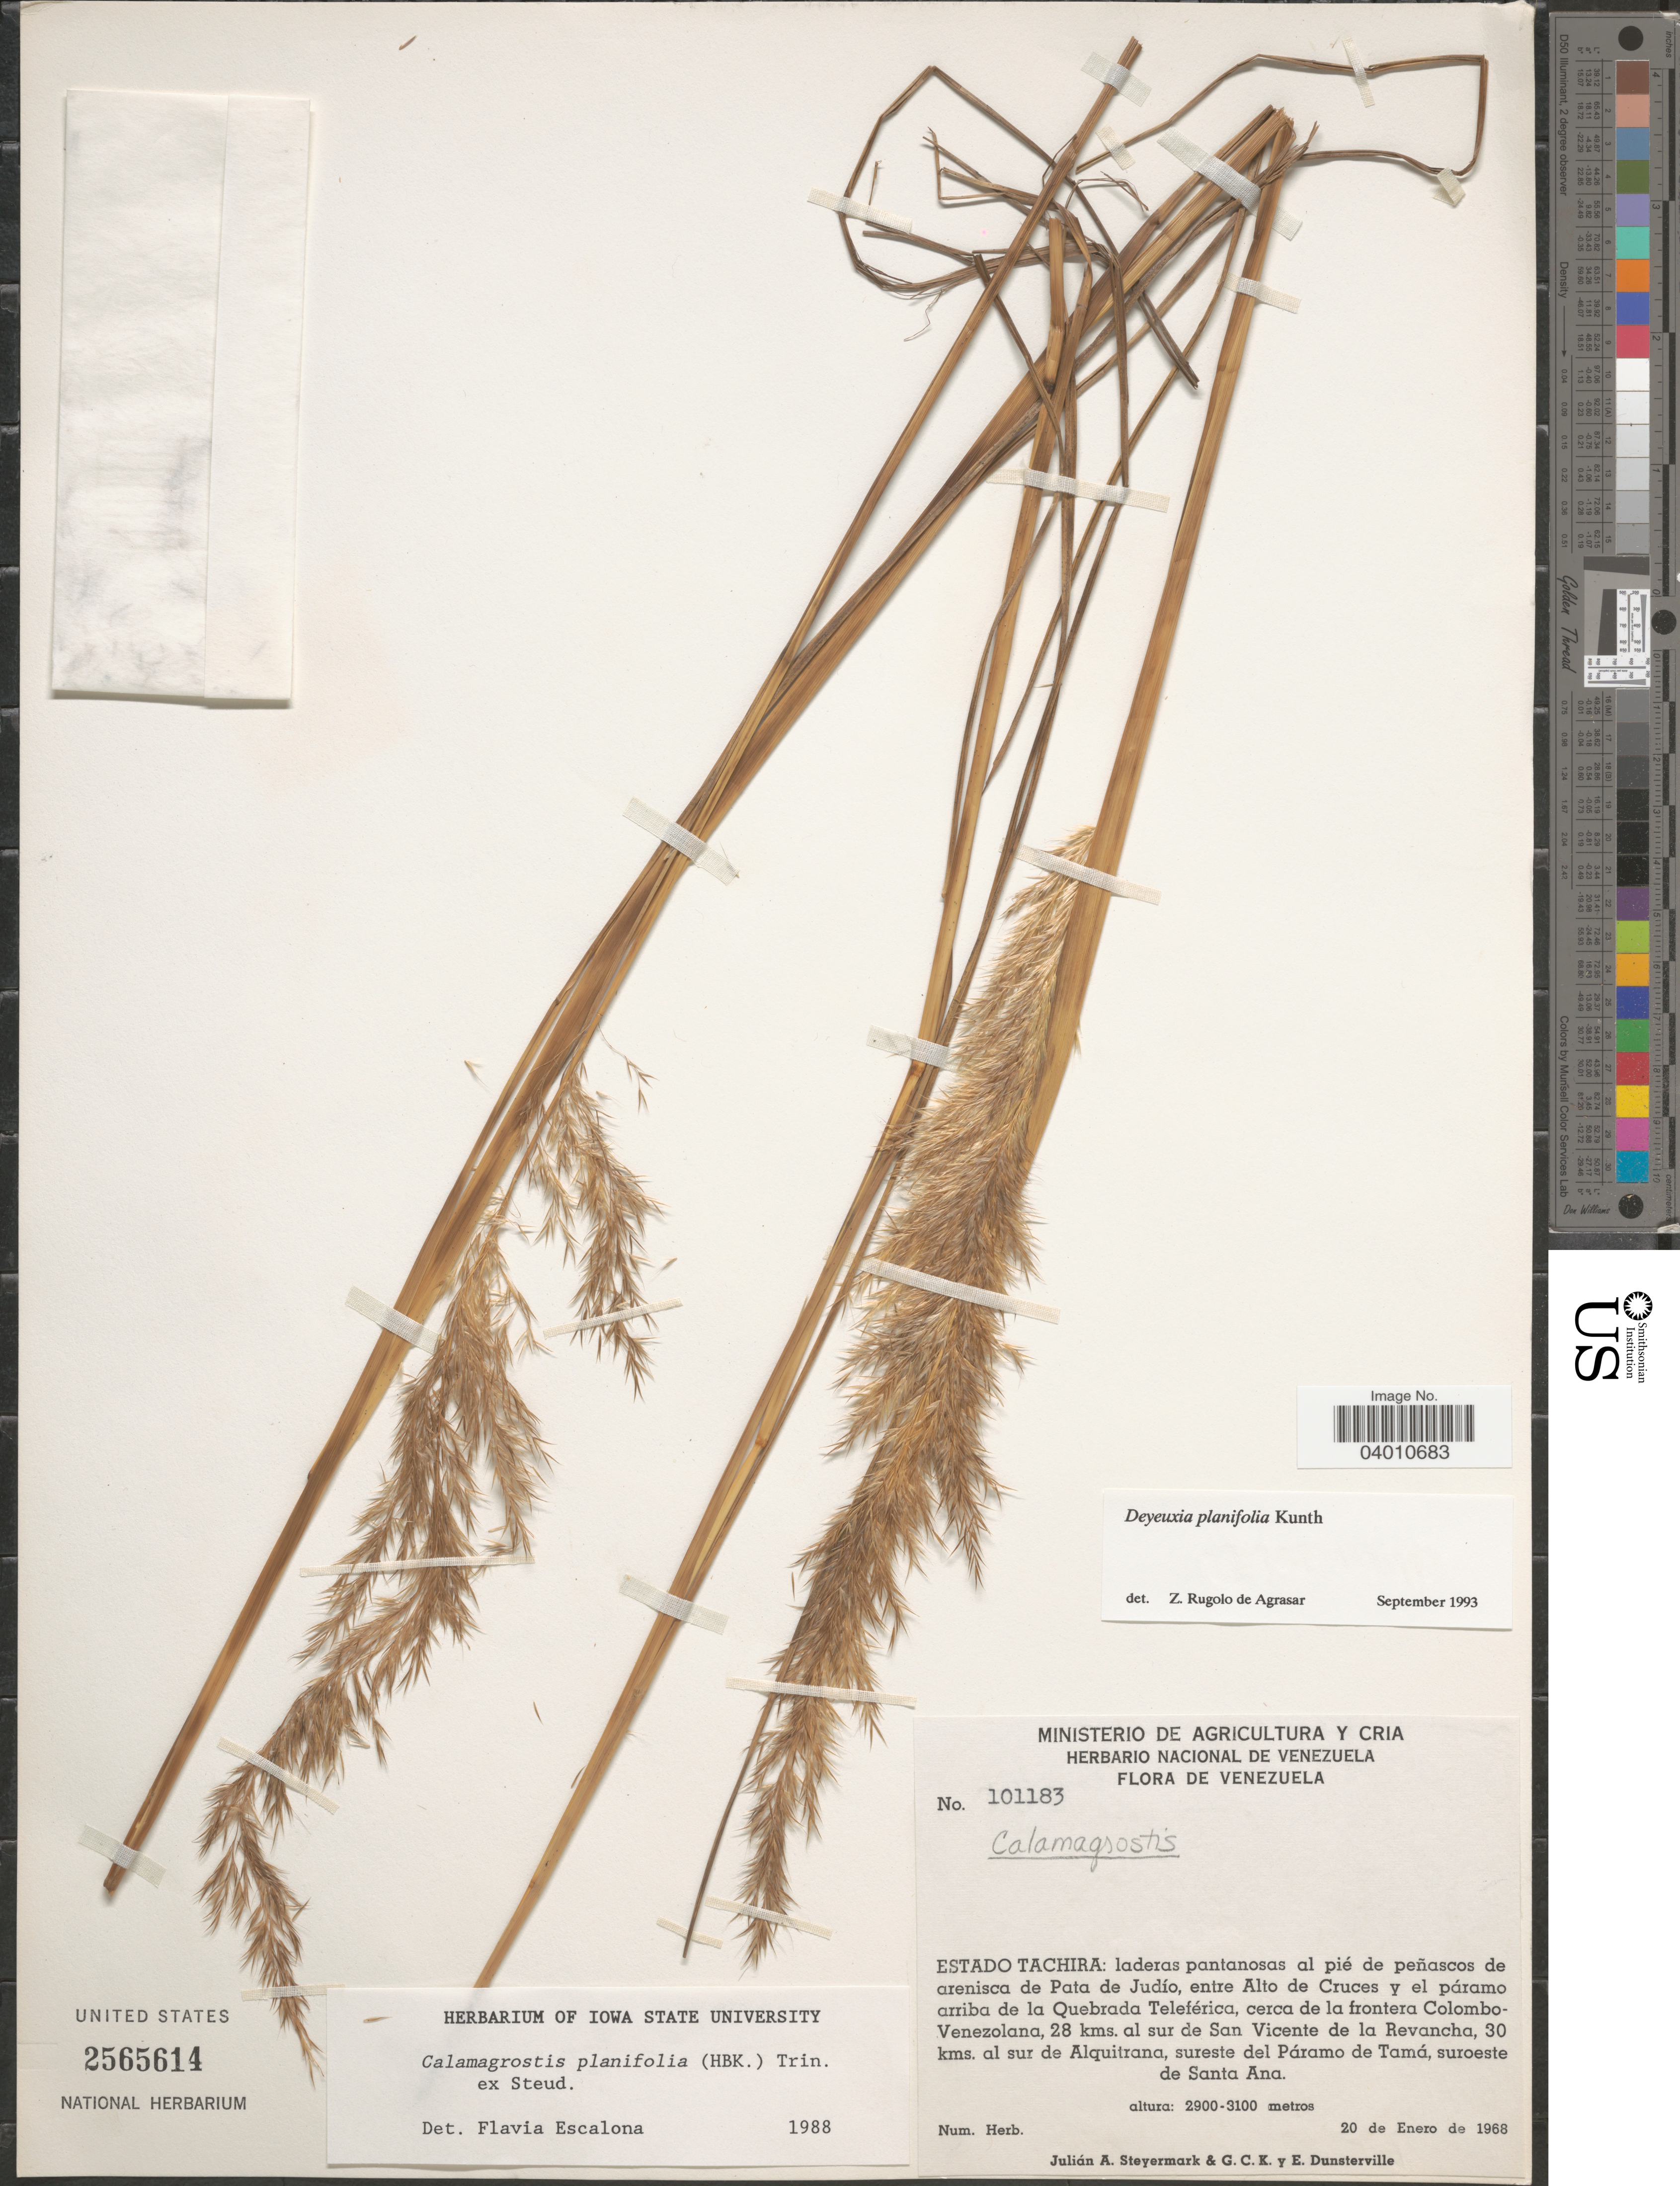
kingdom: Plantae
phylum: Tracheophyta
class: Liliopsida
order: Poales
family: Poaceae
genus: Peyritschia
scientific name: Peyritschia planifolia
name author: (Kunth) P.M. Peterson et al.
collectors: J. Steyermark, G. C. K. Dunsterville & E. Dunsterville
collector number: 101183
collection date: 1968-01-20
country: Venezuela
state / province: Tachira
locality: Laderas pantanosas al pié de peñascos de arenisca de Pata de Judío, entre Alto de Cruces y el páramo arriba de la Quebrada Teleférica, cerca de la frontera Colombo-Venezolana, 28 kms. al sur de San Vicente de la Revancha, 30 kms. al sur de Alquitrana, sureste del Páramo de Tamá, suroeste de Santa Ana.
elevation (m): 2900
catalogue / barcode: US 2565614